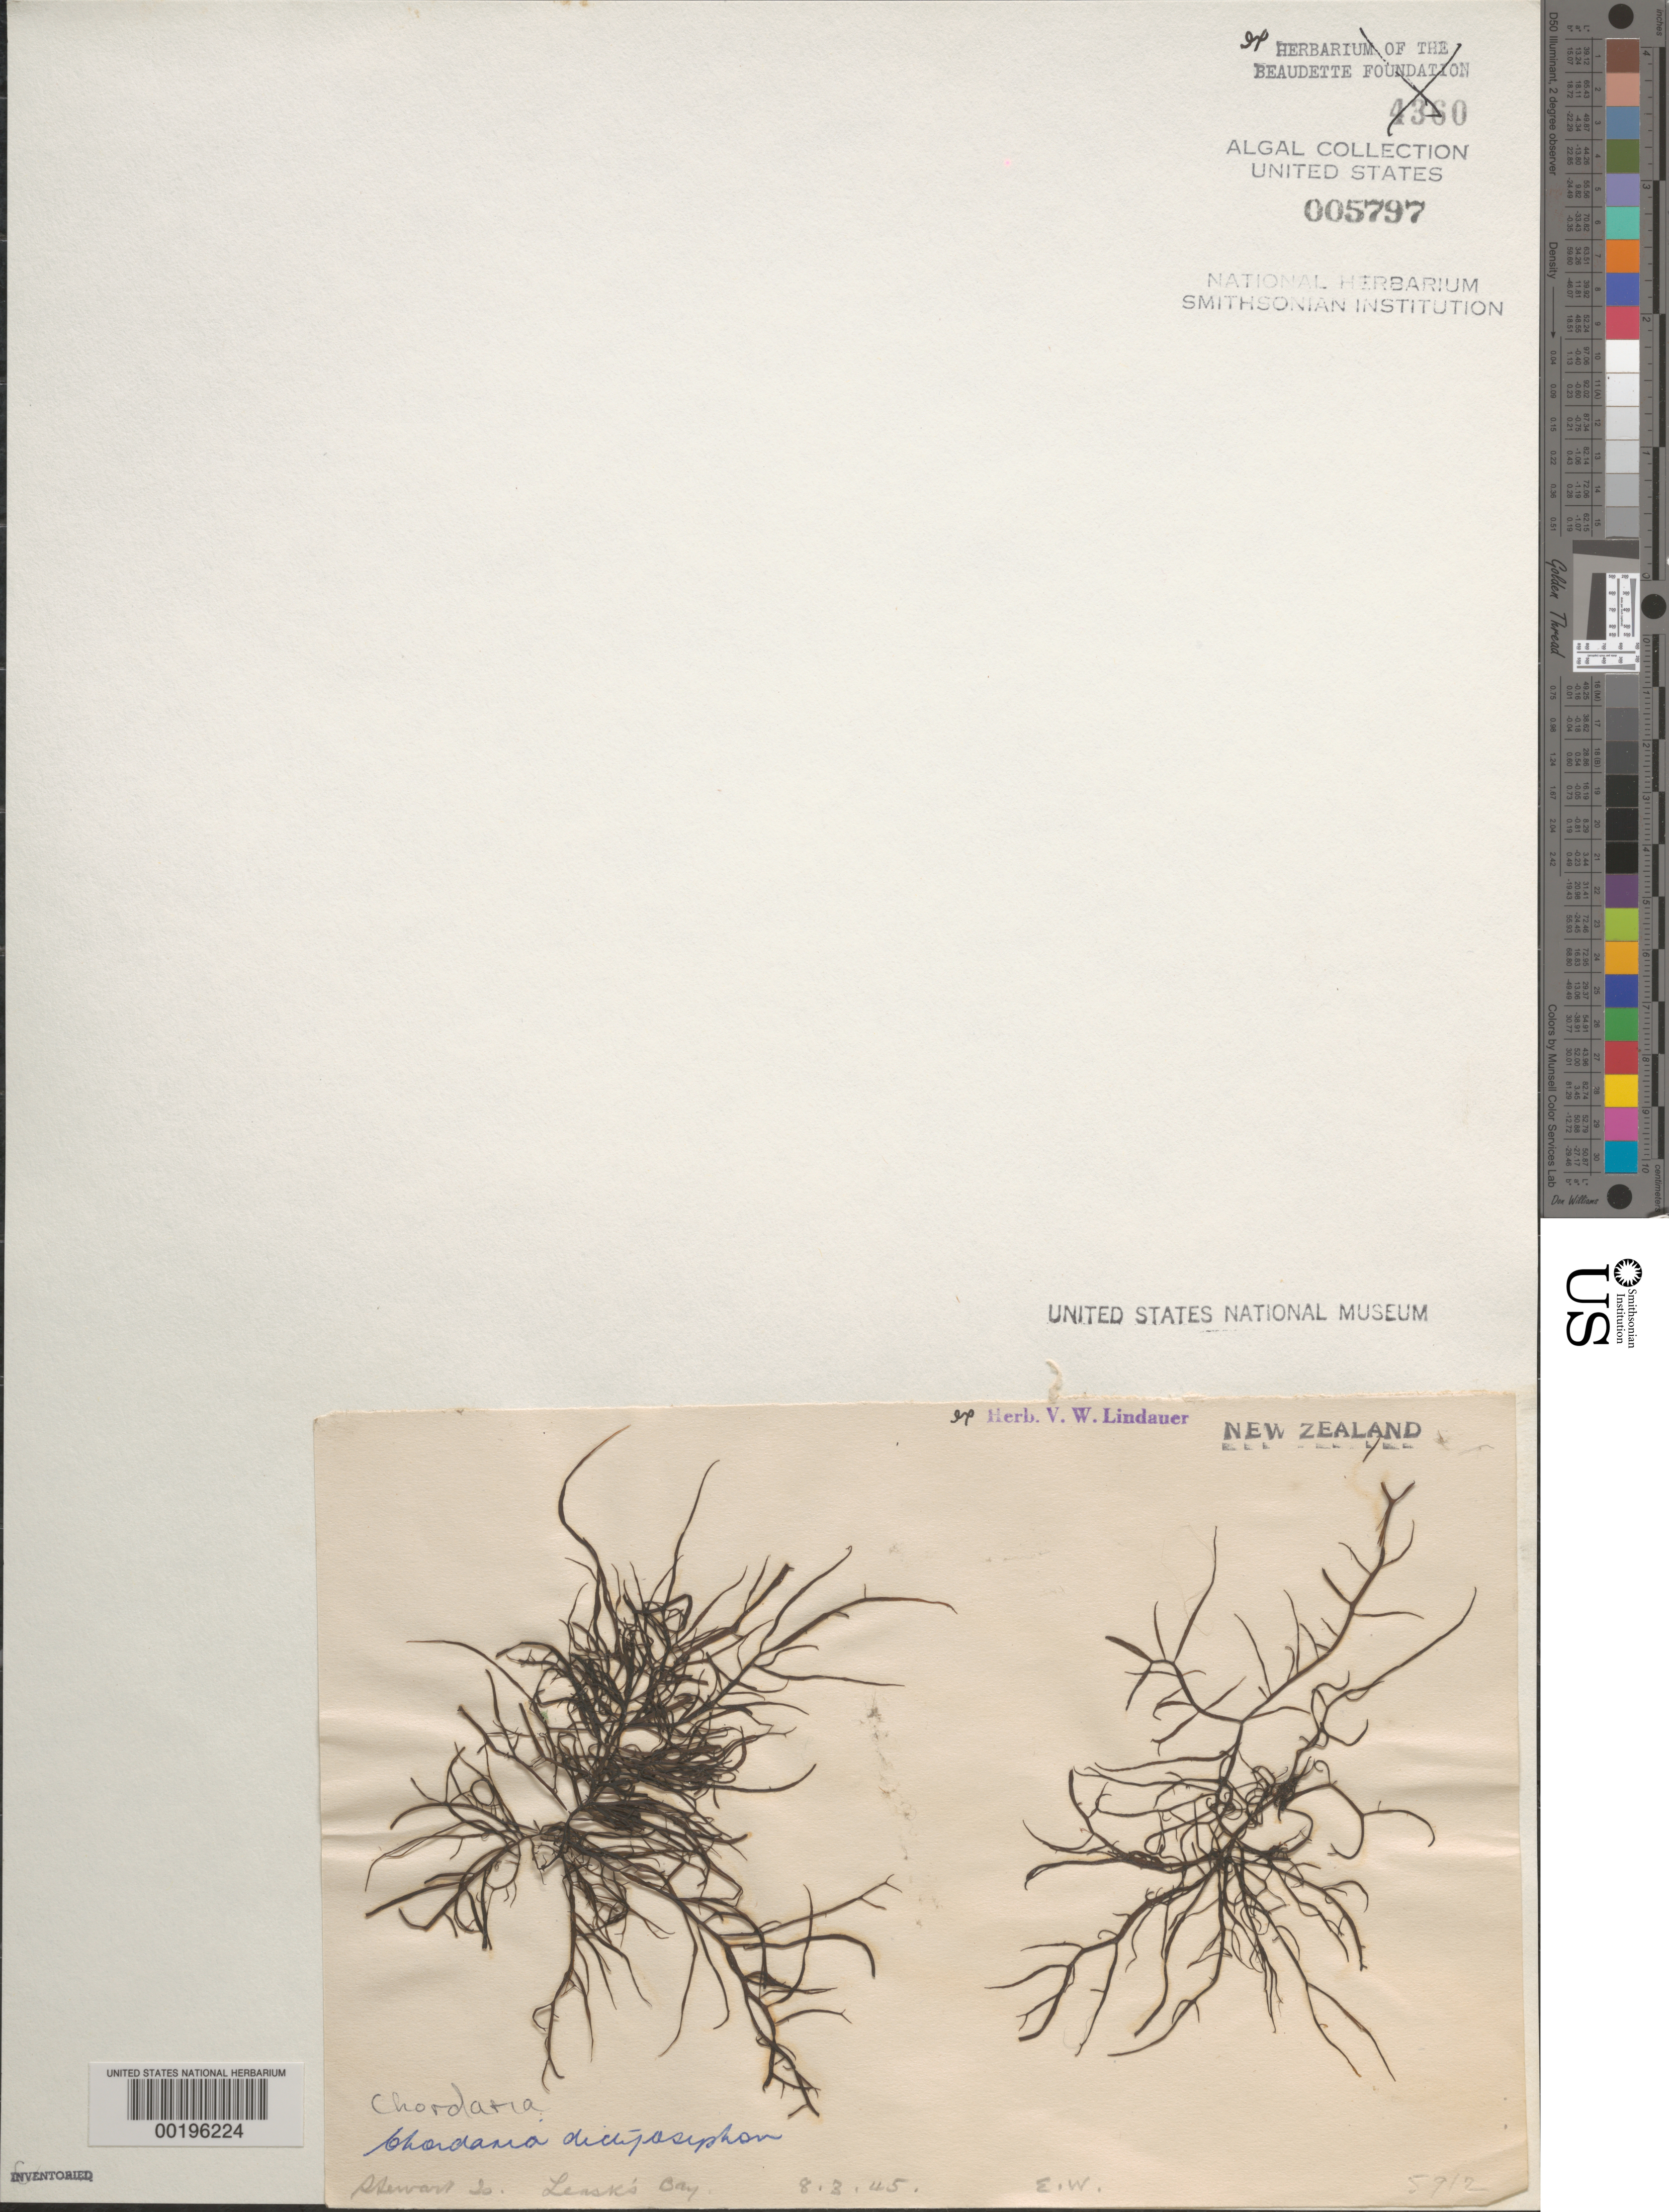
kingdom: Chromista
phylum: Ochrophyta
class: Phaeophyceae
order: Ectocarpales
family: Chordariaceae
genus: Chordaria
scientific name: Chordaria cladosiphon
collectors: V. Lindauer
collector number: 5912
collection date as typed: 08 Mar 1945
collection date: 1945-03-08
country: New Zealand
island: Stewart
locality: Leask's bay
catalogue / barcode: US 5797